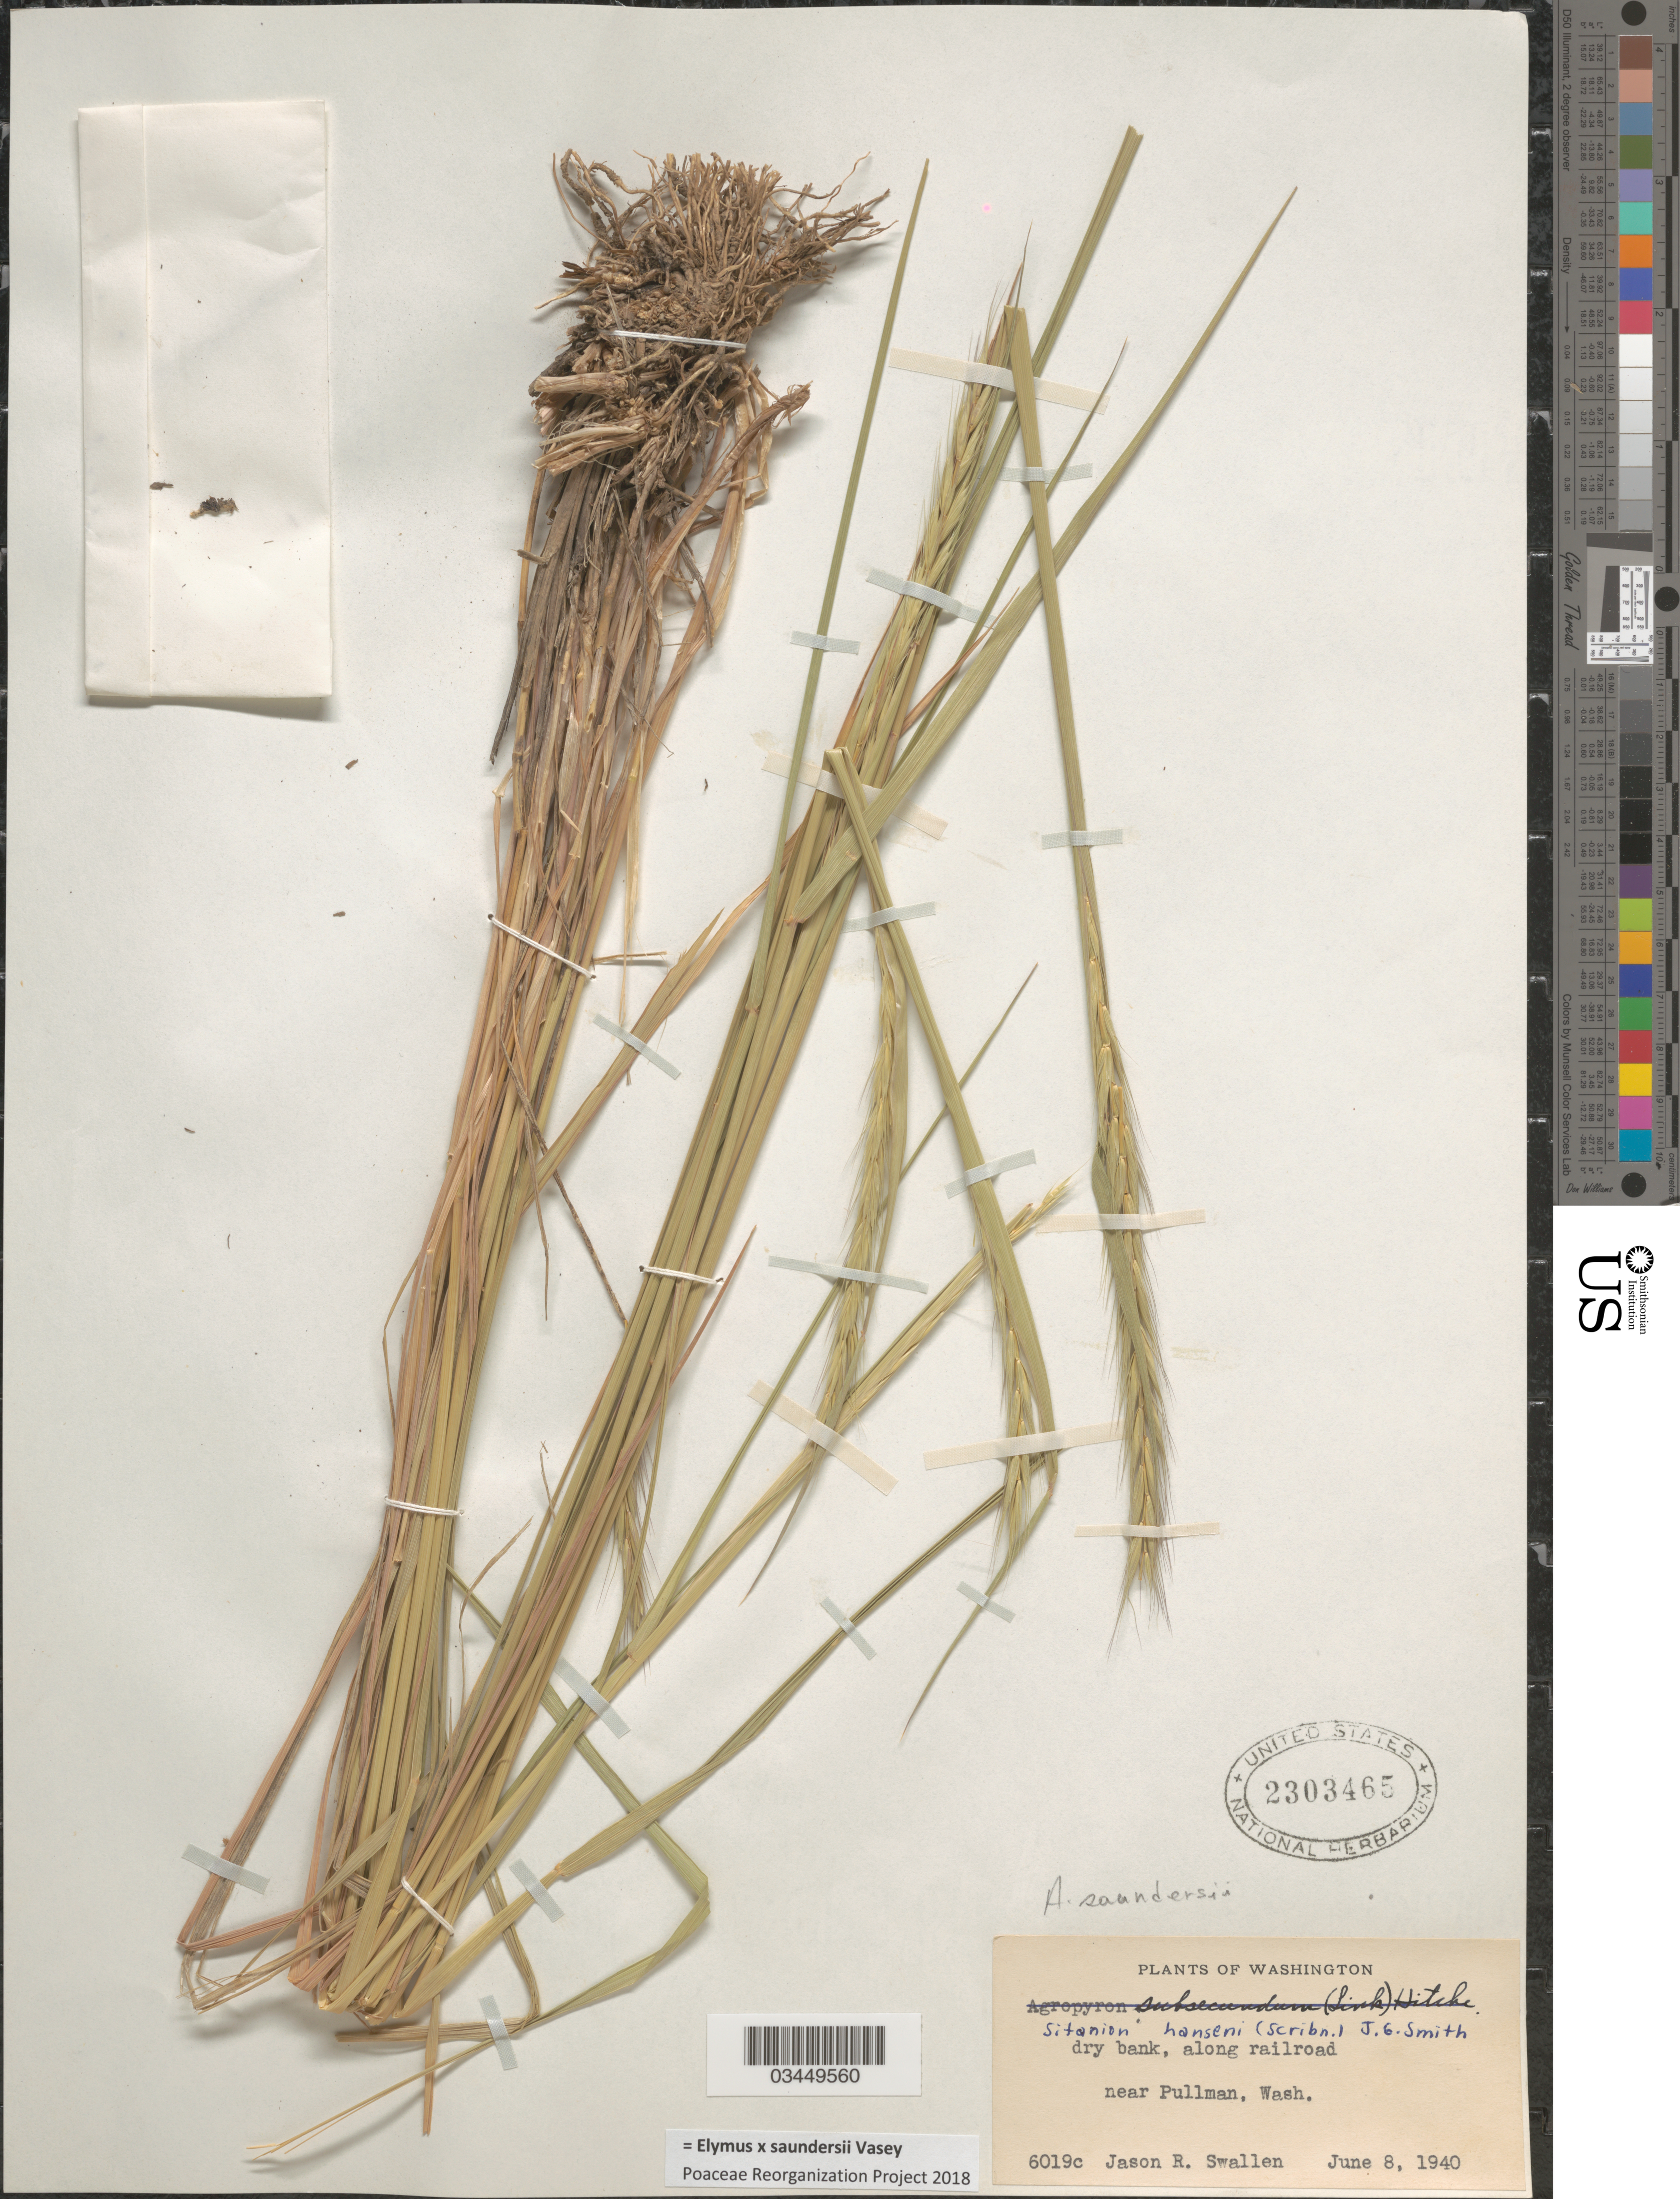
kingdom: Plantae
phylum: Tracheophyta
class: Liliopsida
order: Poales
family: Poaceae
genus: Elymus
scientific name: Elymus x saundersii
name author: Vasey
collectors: J. R. Swallen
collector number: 6019c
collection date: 1940-06-08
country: United States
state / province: Washington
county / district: Whitman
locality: Dry bank, along railroad near Pullman.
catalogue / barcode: US 2303465